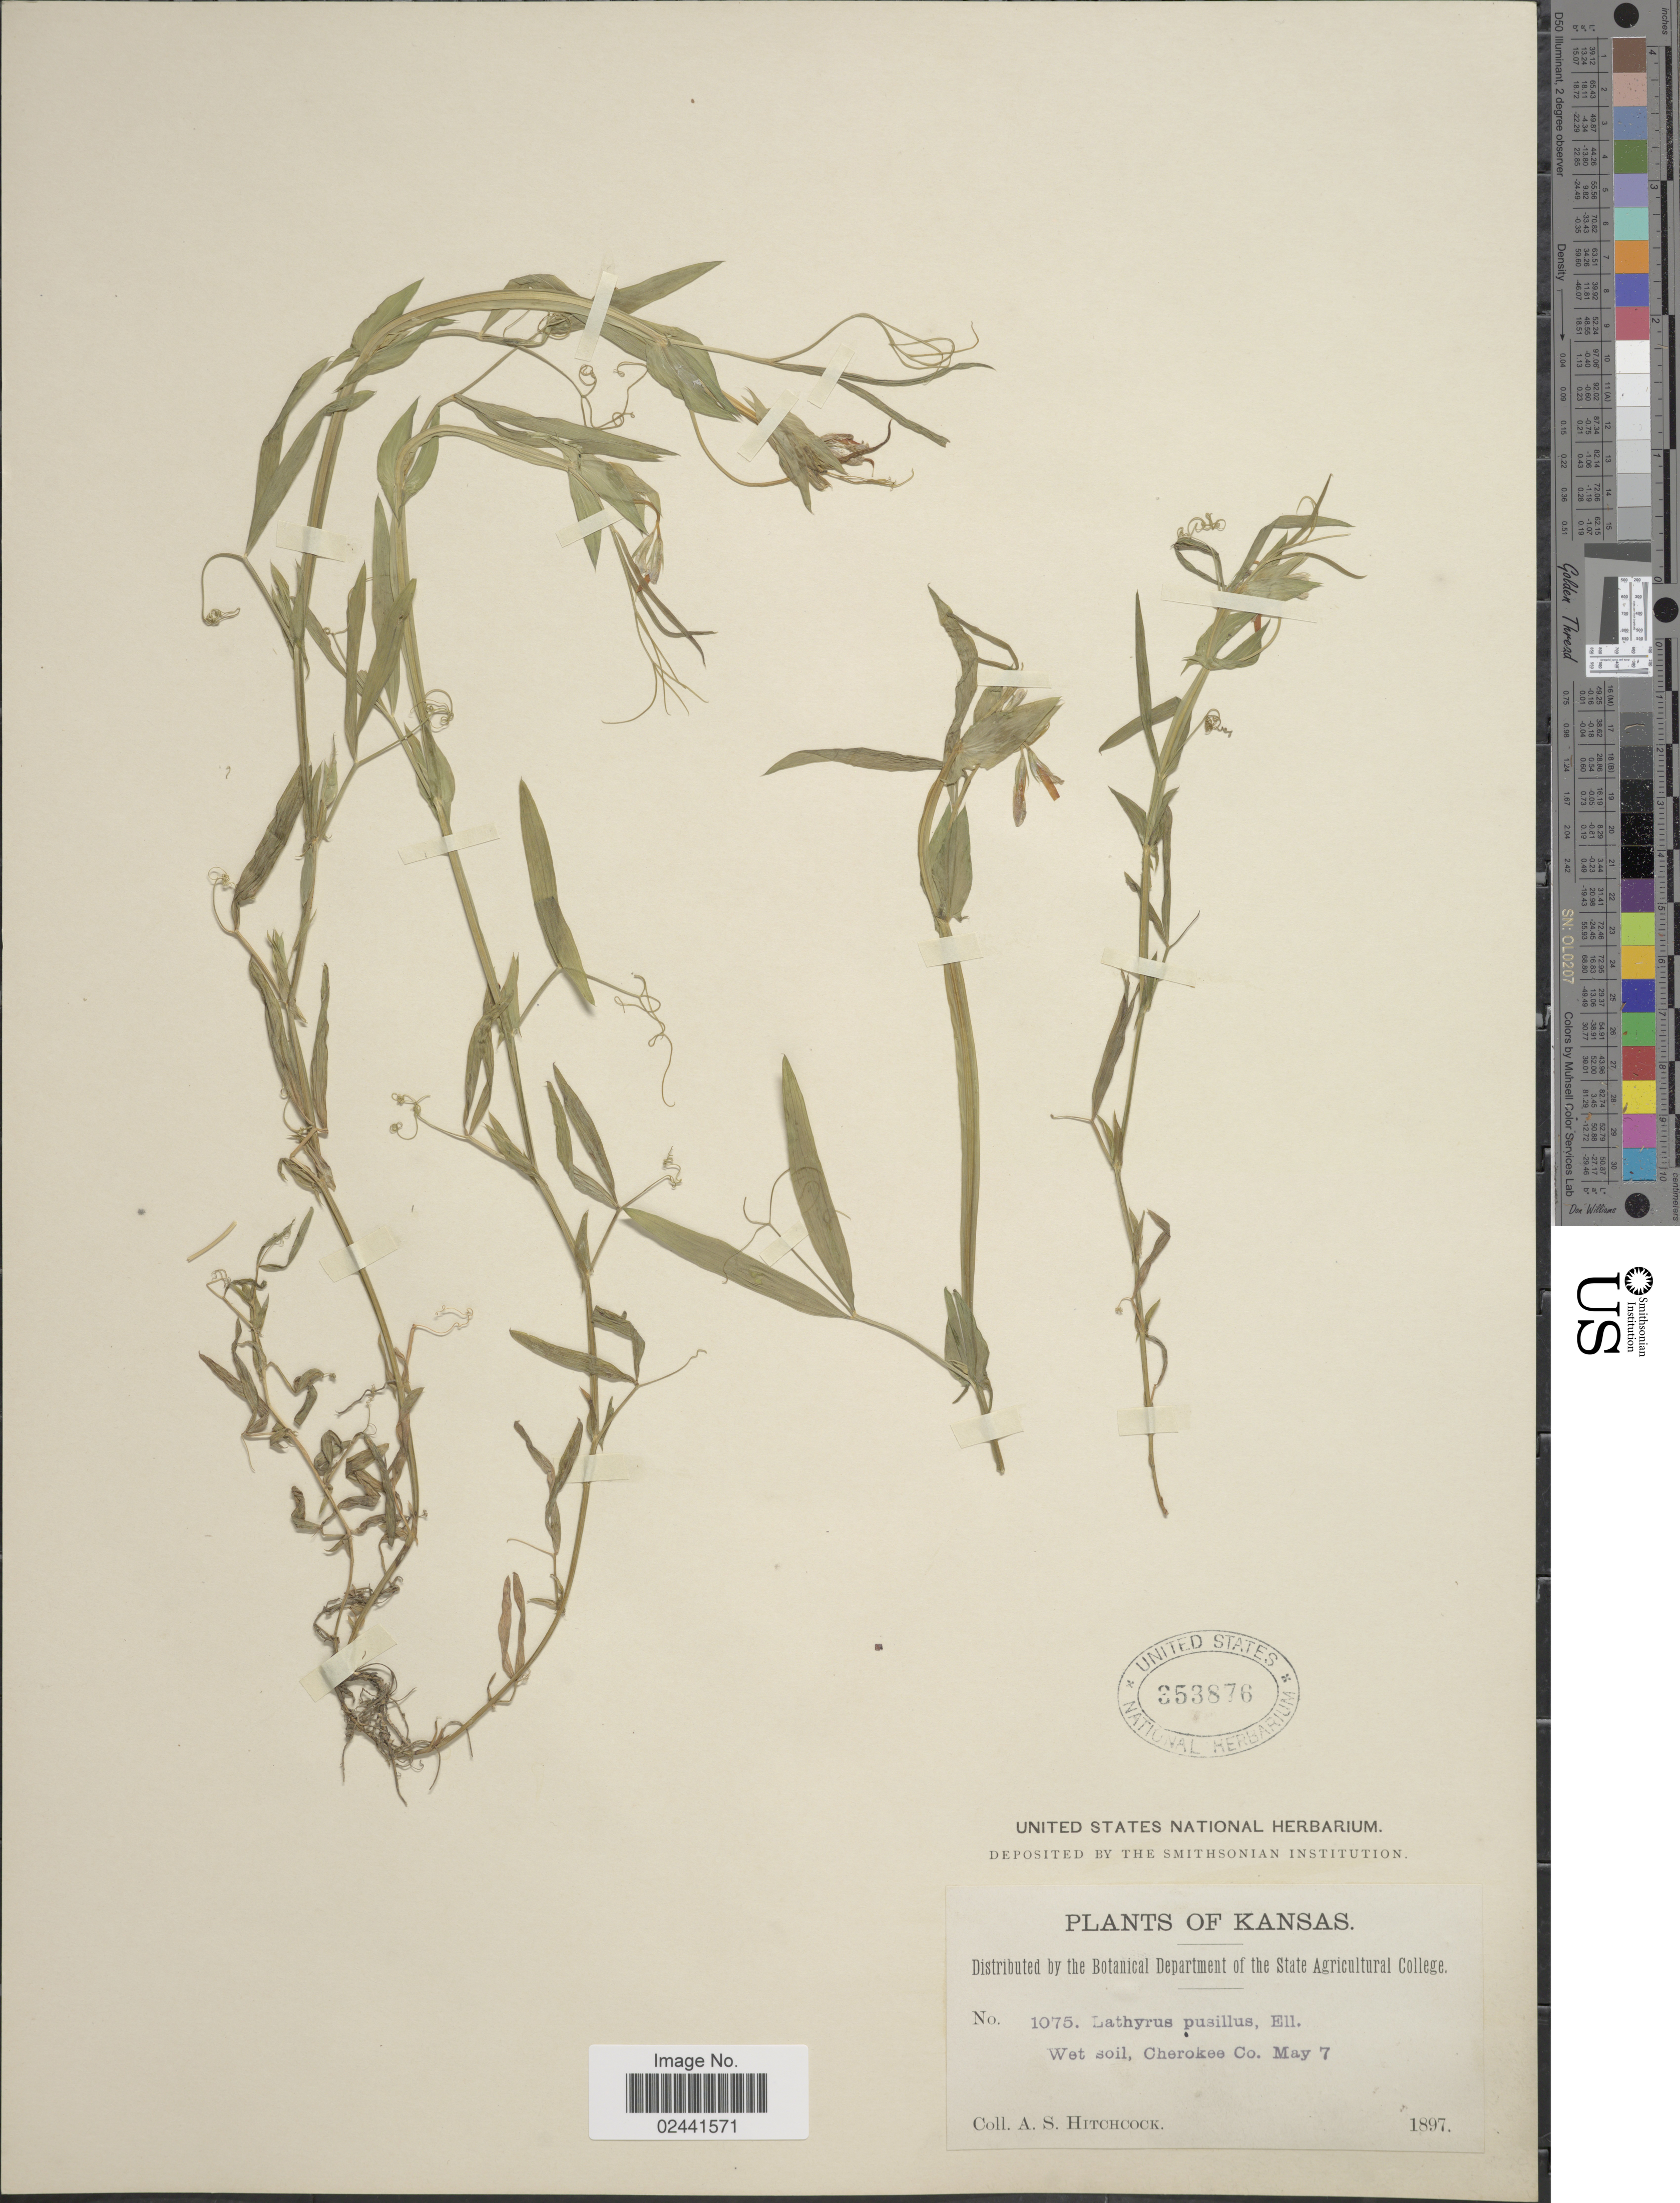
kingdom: Plantae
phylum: Tracheophyta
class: Magnoliopsida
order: Fabales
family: Fabaceae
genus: Lathyrus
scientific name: Lathyrus pusillus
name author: Elliott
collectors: A. S. Hitchcock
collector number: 1075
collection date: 1897-05-07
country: United States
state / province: Kansas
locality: Wet soil, Cherokee Co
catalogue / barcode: US 353876